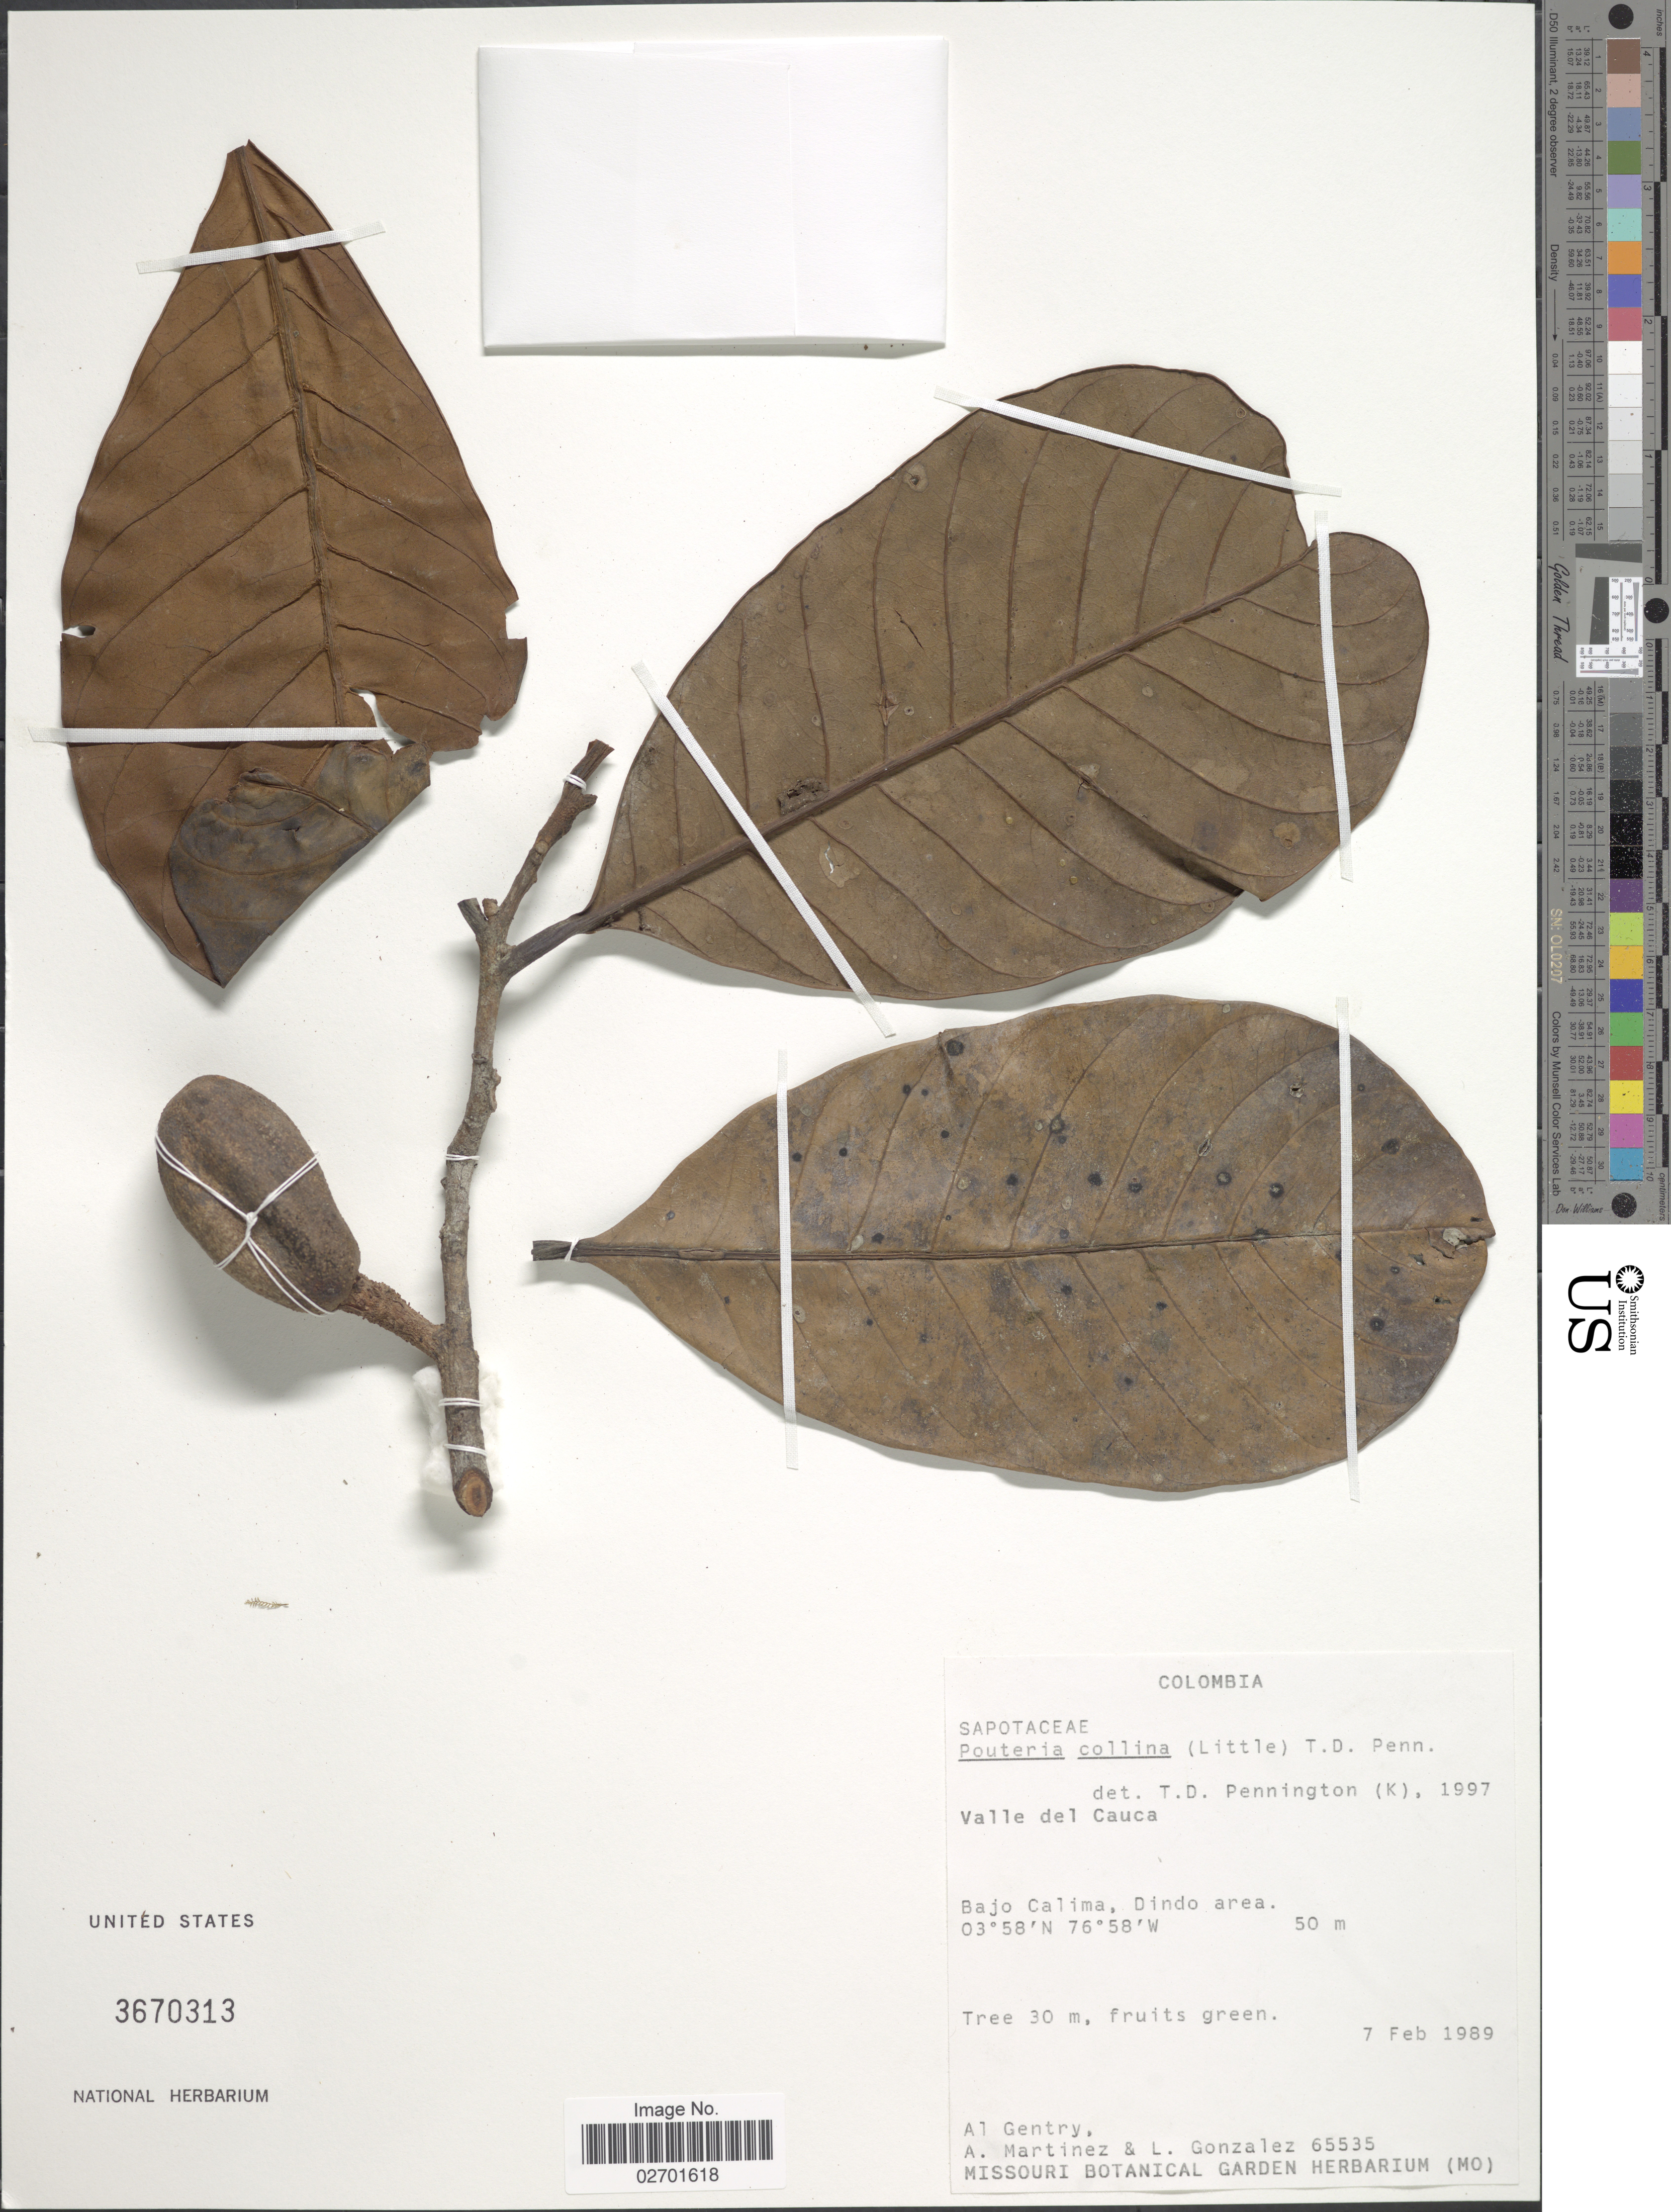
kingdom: Plantae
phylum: Tracheophyta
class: Magnoliopsida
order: Ericales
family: Sapotaceae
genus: Pouteria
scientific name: Pouteria collina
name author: (Little) T.D. Penn.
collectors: A. H. Gentry, A. Martinez & L. Gonzalez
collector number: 65535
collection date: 1989-02-07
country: Colombia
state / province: Valle del Cauca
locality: Valle del Cauca, Bajo Calima, Dindo area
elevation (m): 50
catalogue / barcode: US 3670313